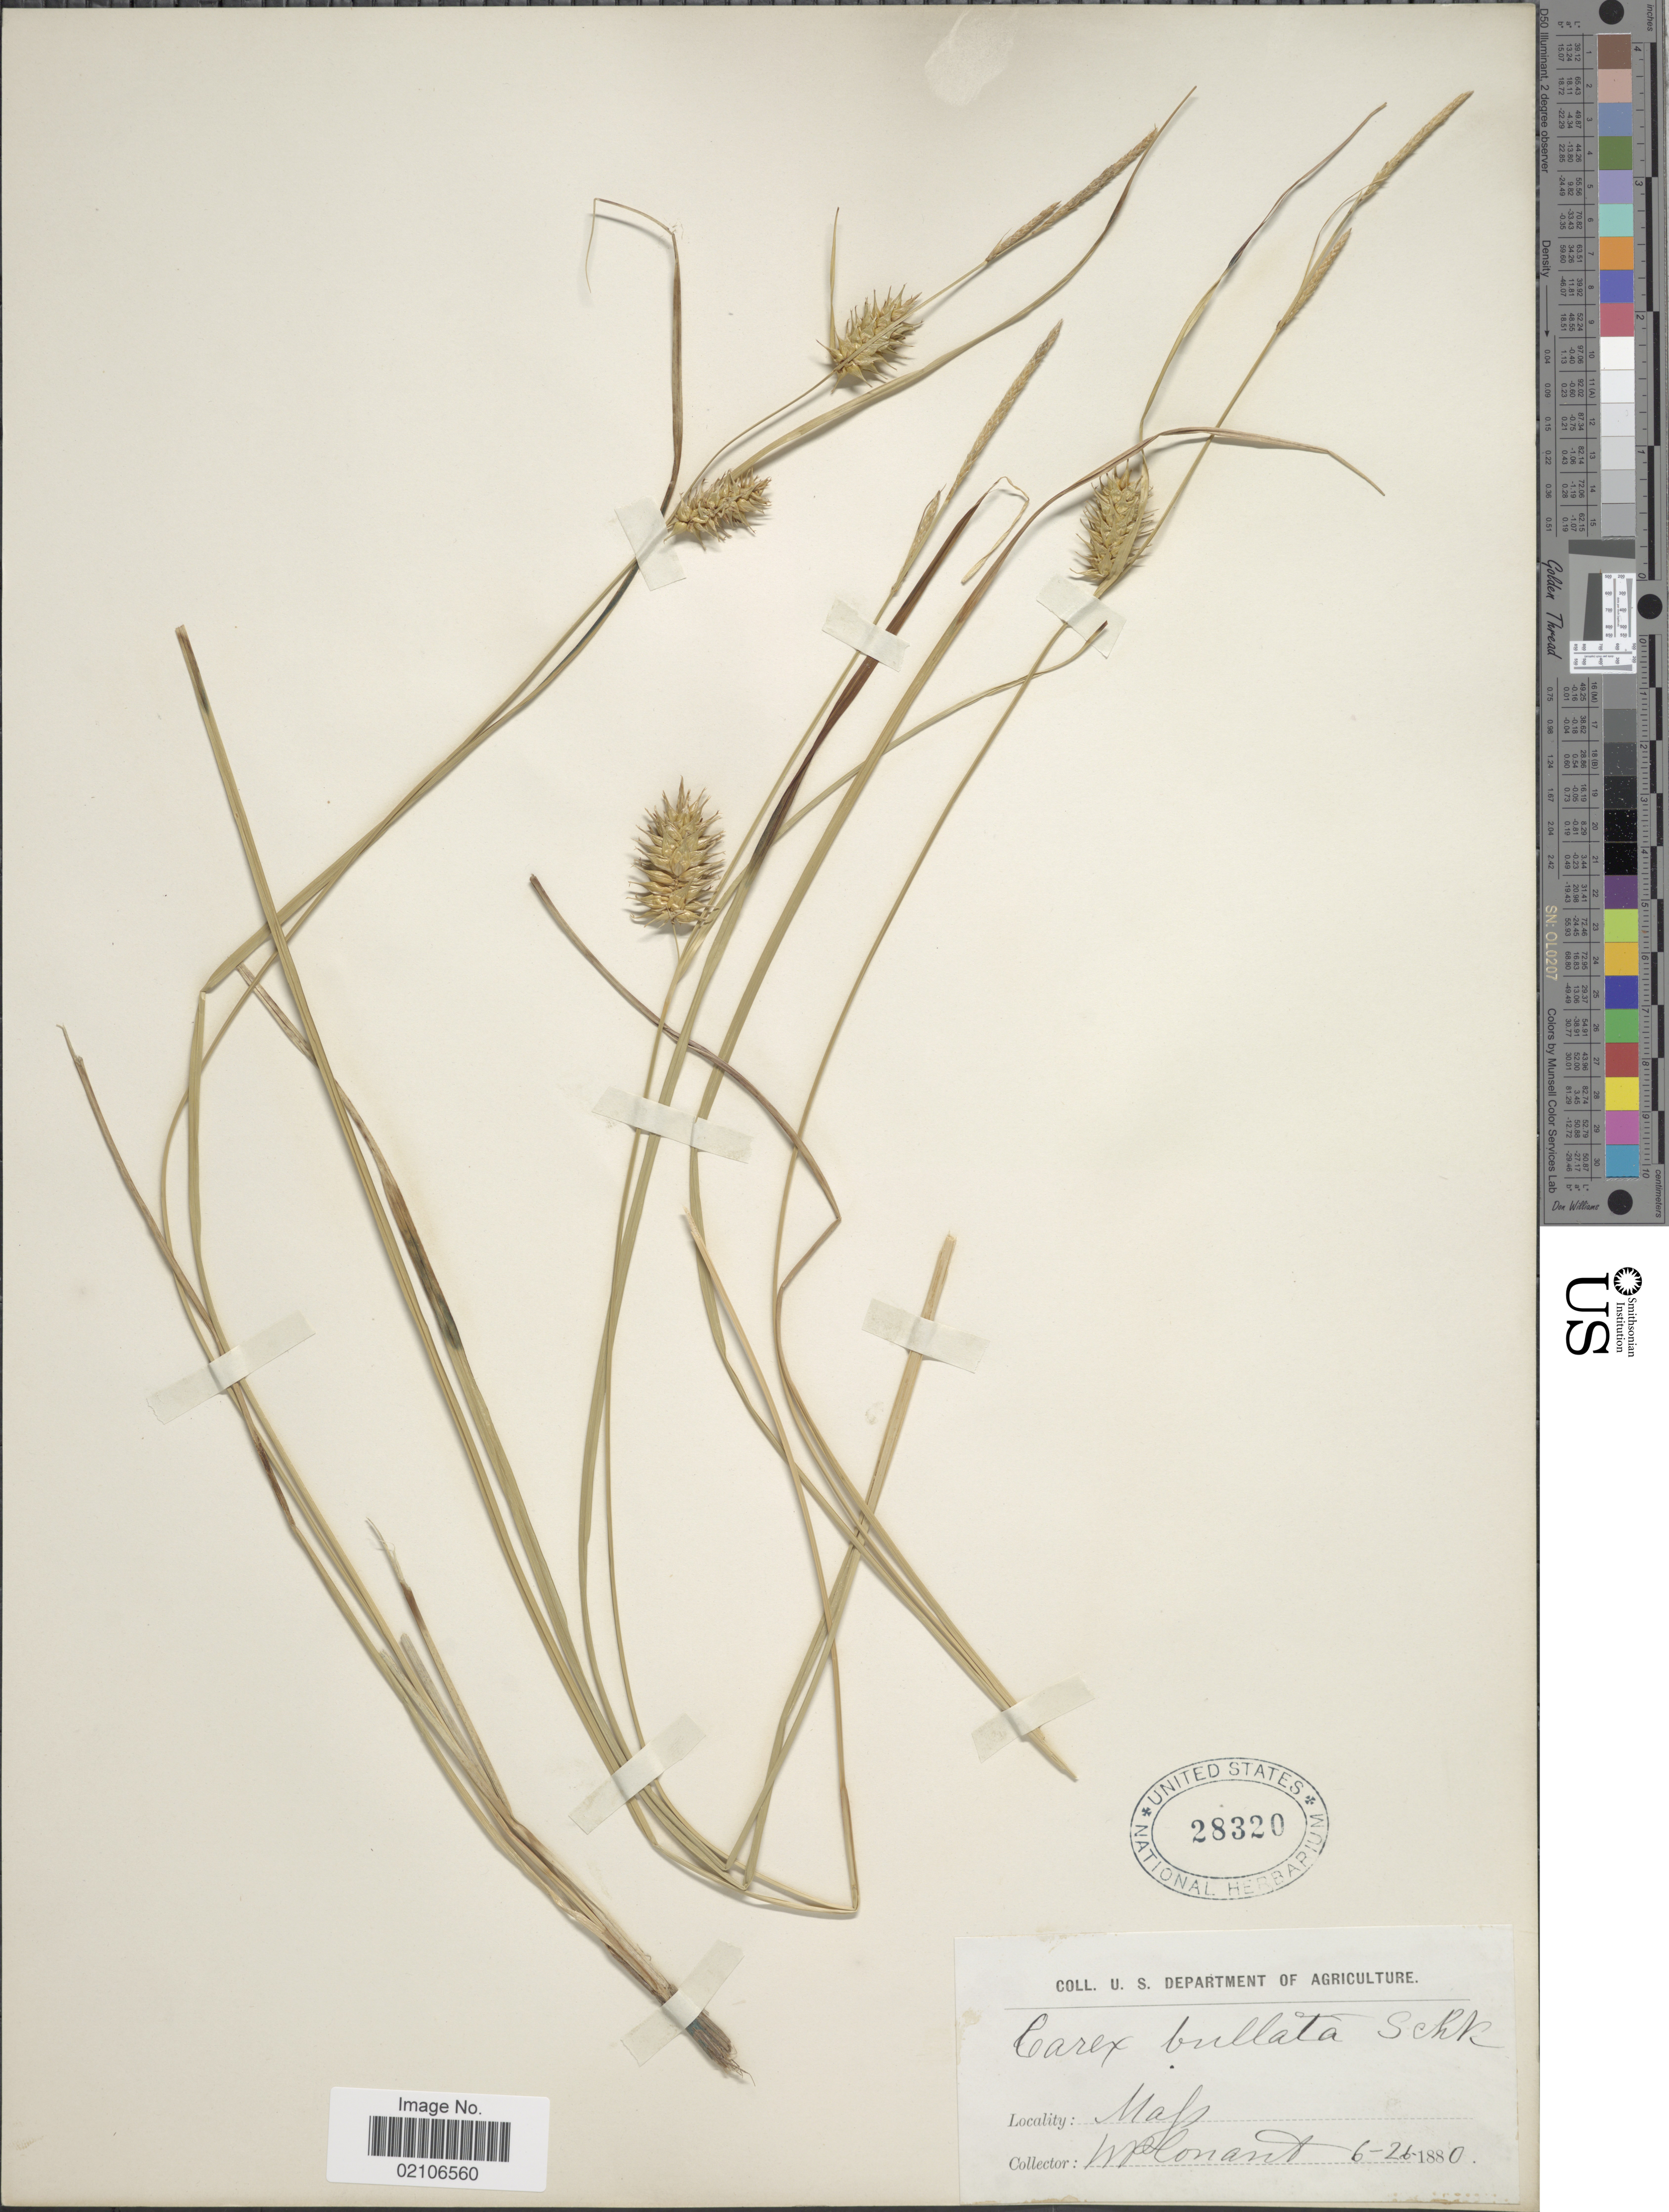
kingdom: Plantae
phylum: Tracheophyta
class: Liliopsida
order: Poales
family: Cyperaceae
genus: Carex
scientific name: Carex bullata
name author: Schkuhr ex Willd.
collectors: W. P. Conant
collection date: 1880-06-26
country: United States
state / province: Massachusetts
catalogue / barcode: US 28320